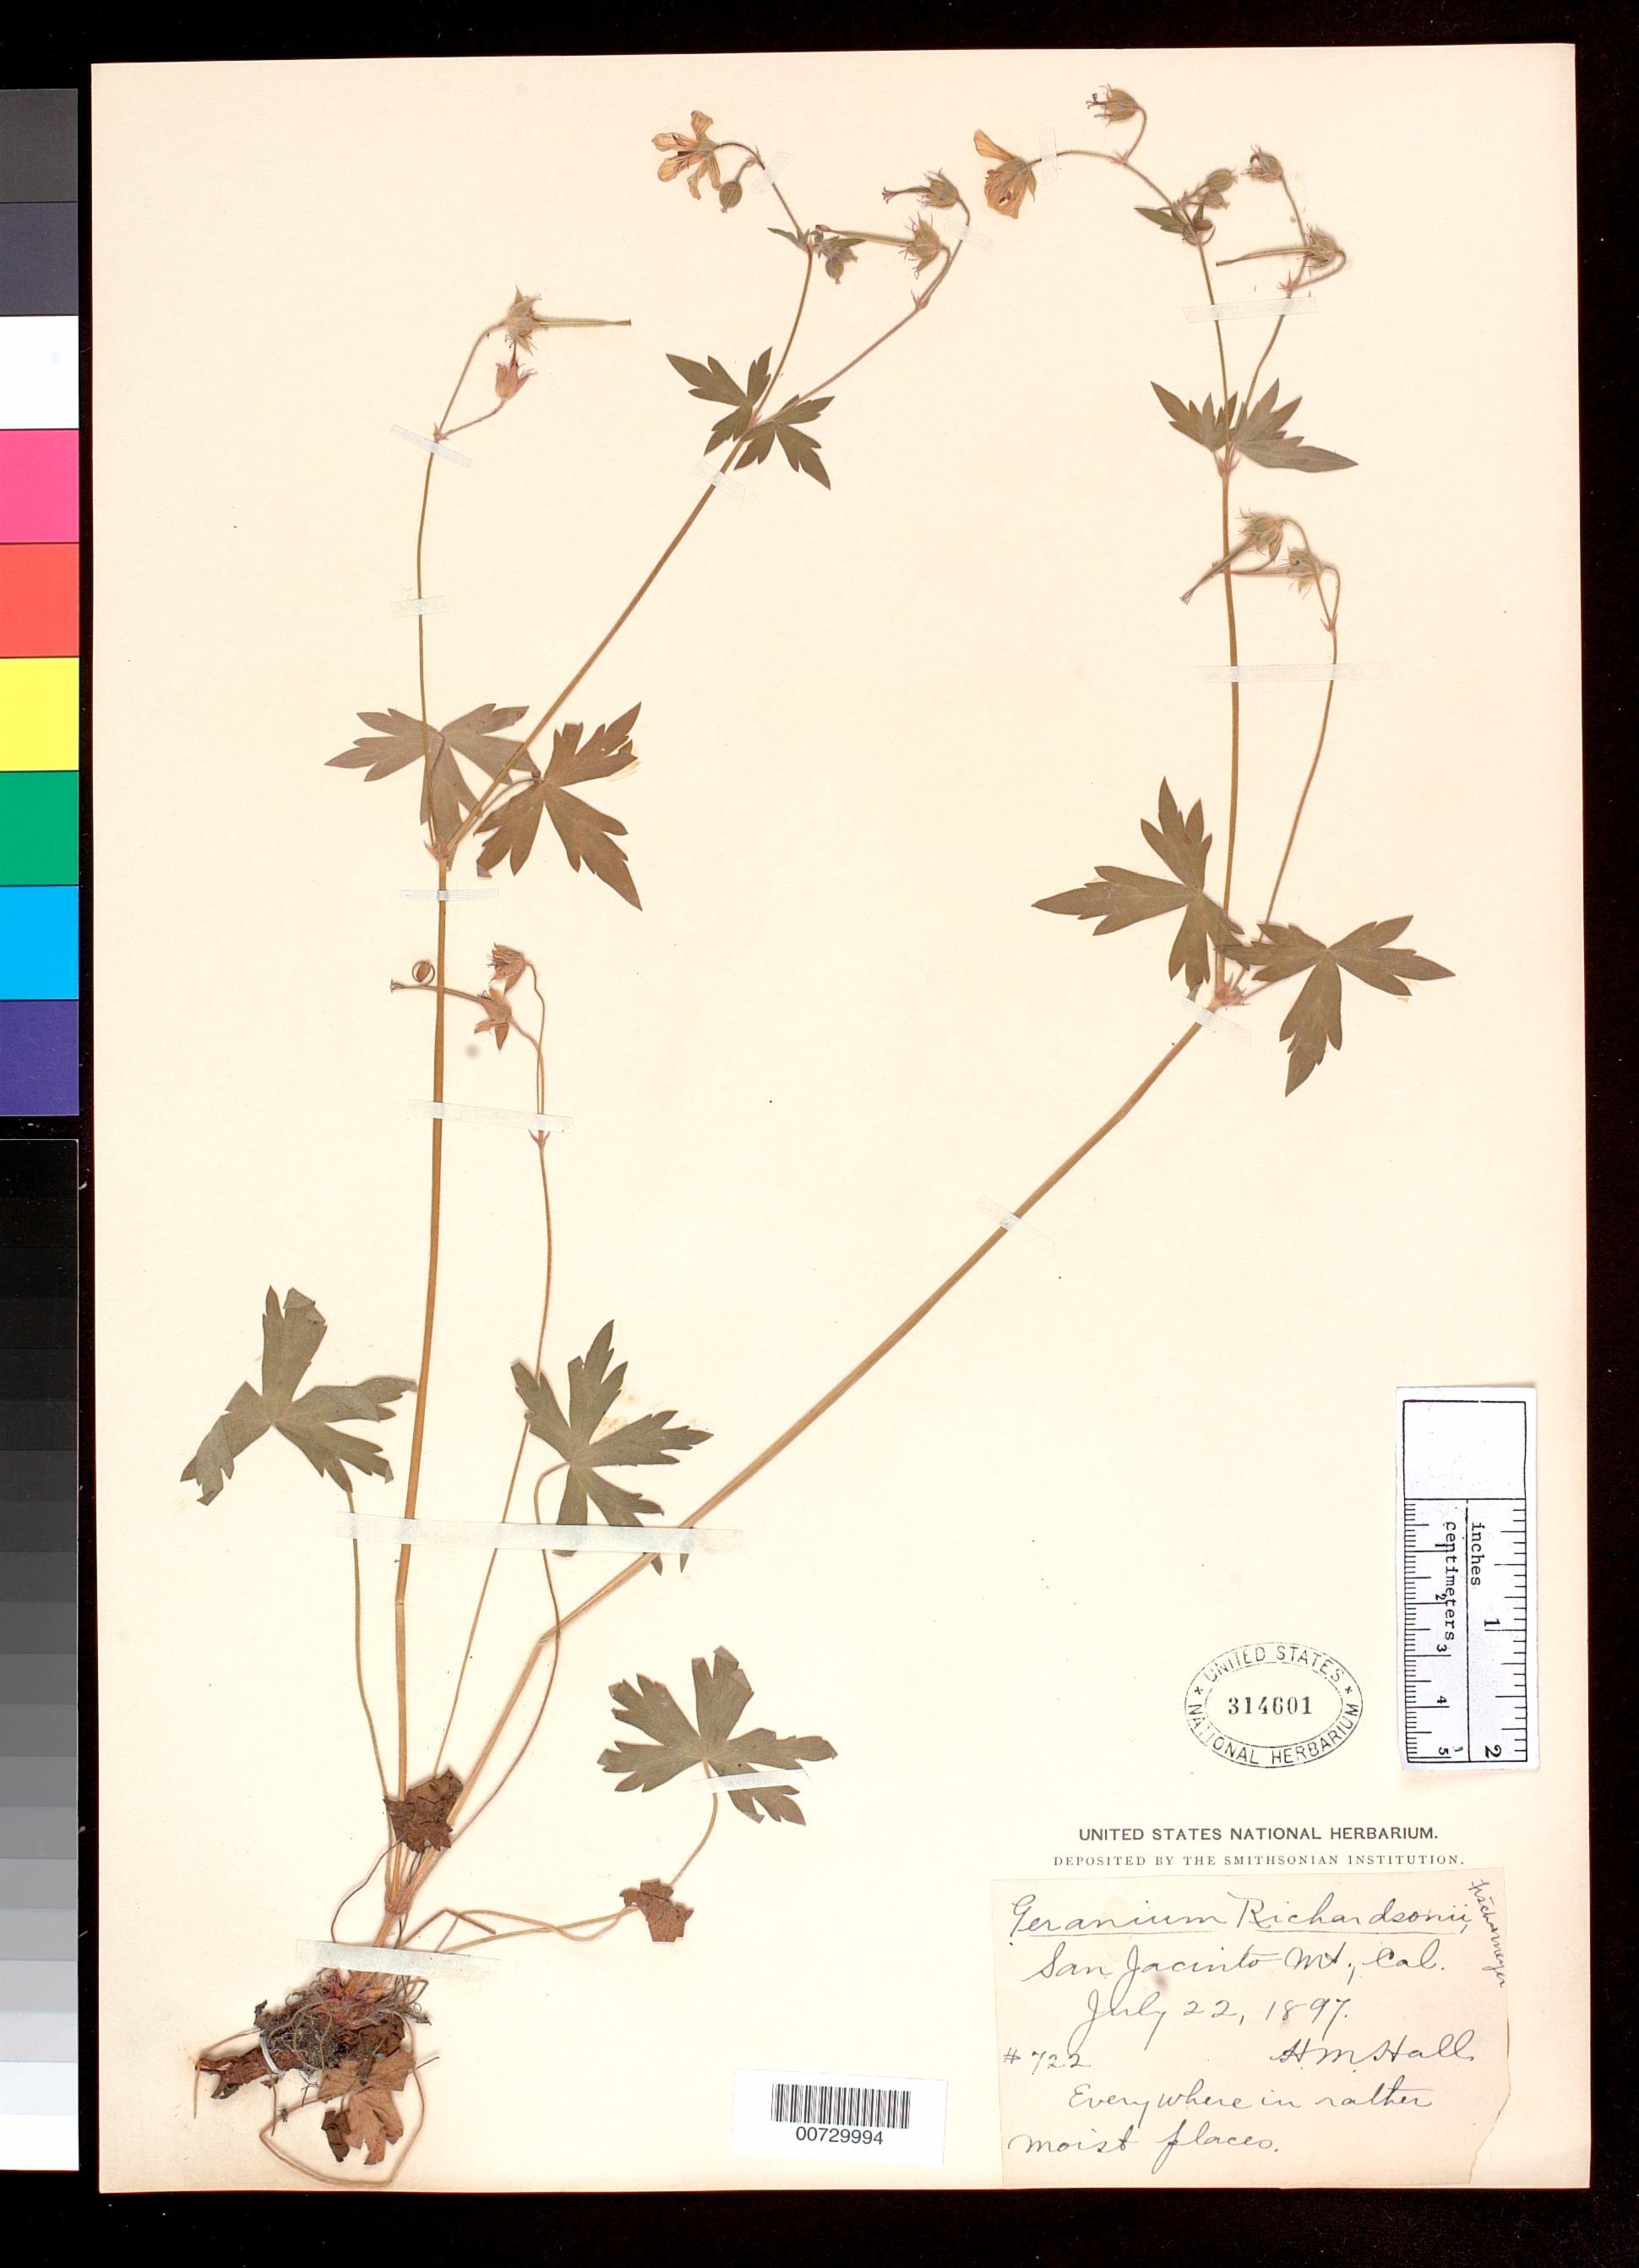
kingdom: Plantae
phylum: Tracheophyta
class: Magnoliopsida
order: Geraniales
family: Geraniaceae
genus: Geranium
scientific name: Geranium richardsonii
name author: Fisch. & Trautv.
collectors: H. M. Hall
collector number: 722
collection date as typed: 22 Jul 1897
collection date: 1897-07-22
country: United States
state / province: California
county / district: Riverside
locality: San Jacinto Mountains.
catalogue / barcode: US 314601